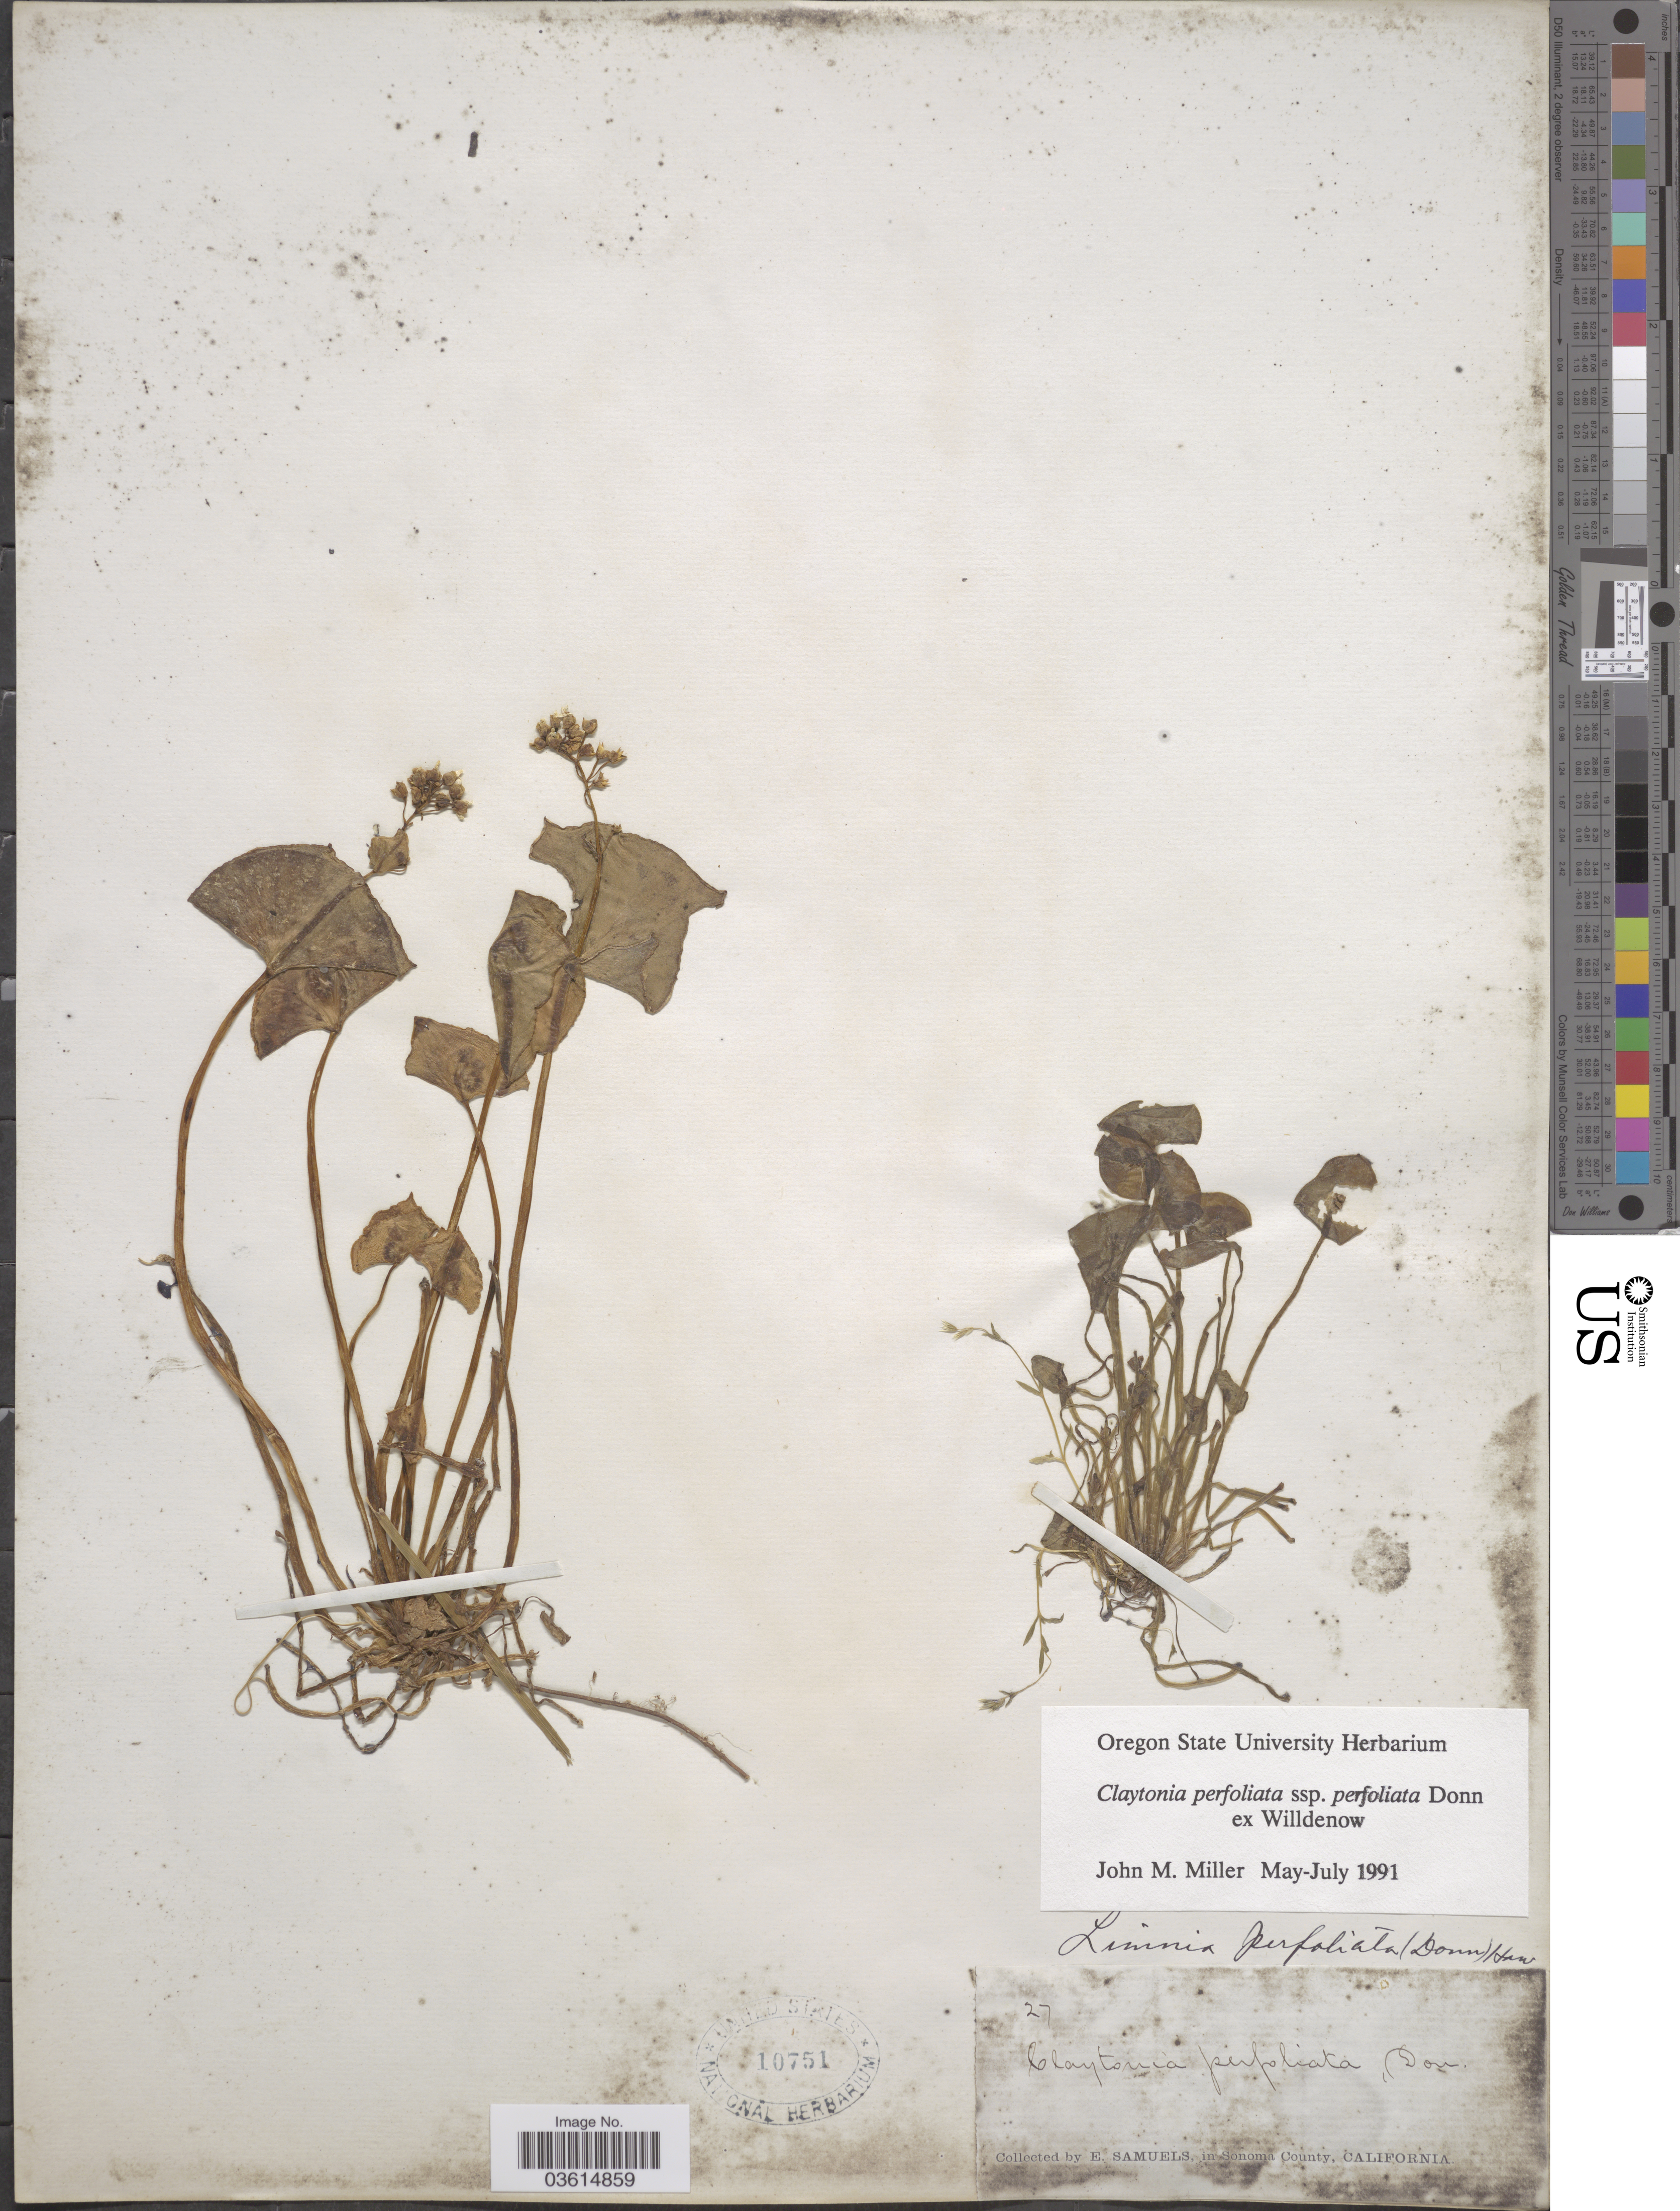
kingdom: Plantae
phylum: Tracheophyta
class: Magnoliopsida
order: Caryophyllales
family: Montiaceae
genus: Claytonia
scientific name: Claytonia perfoliata subsp. perfoliata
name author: Donn ex Willd.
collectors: E. Samuels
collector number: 27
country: United States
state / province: California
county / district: Sonoma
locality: In Sonoma County.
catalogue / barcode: US 10751